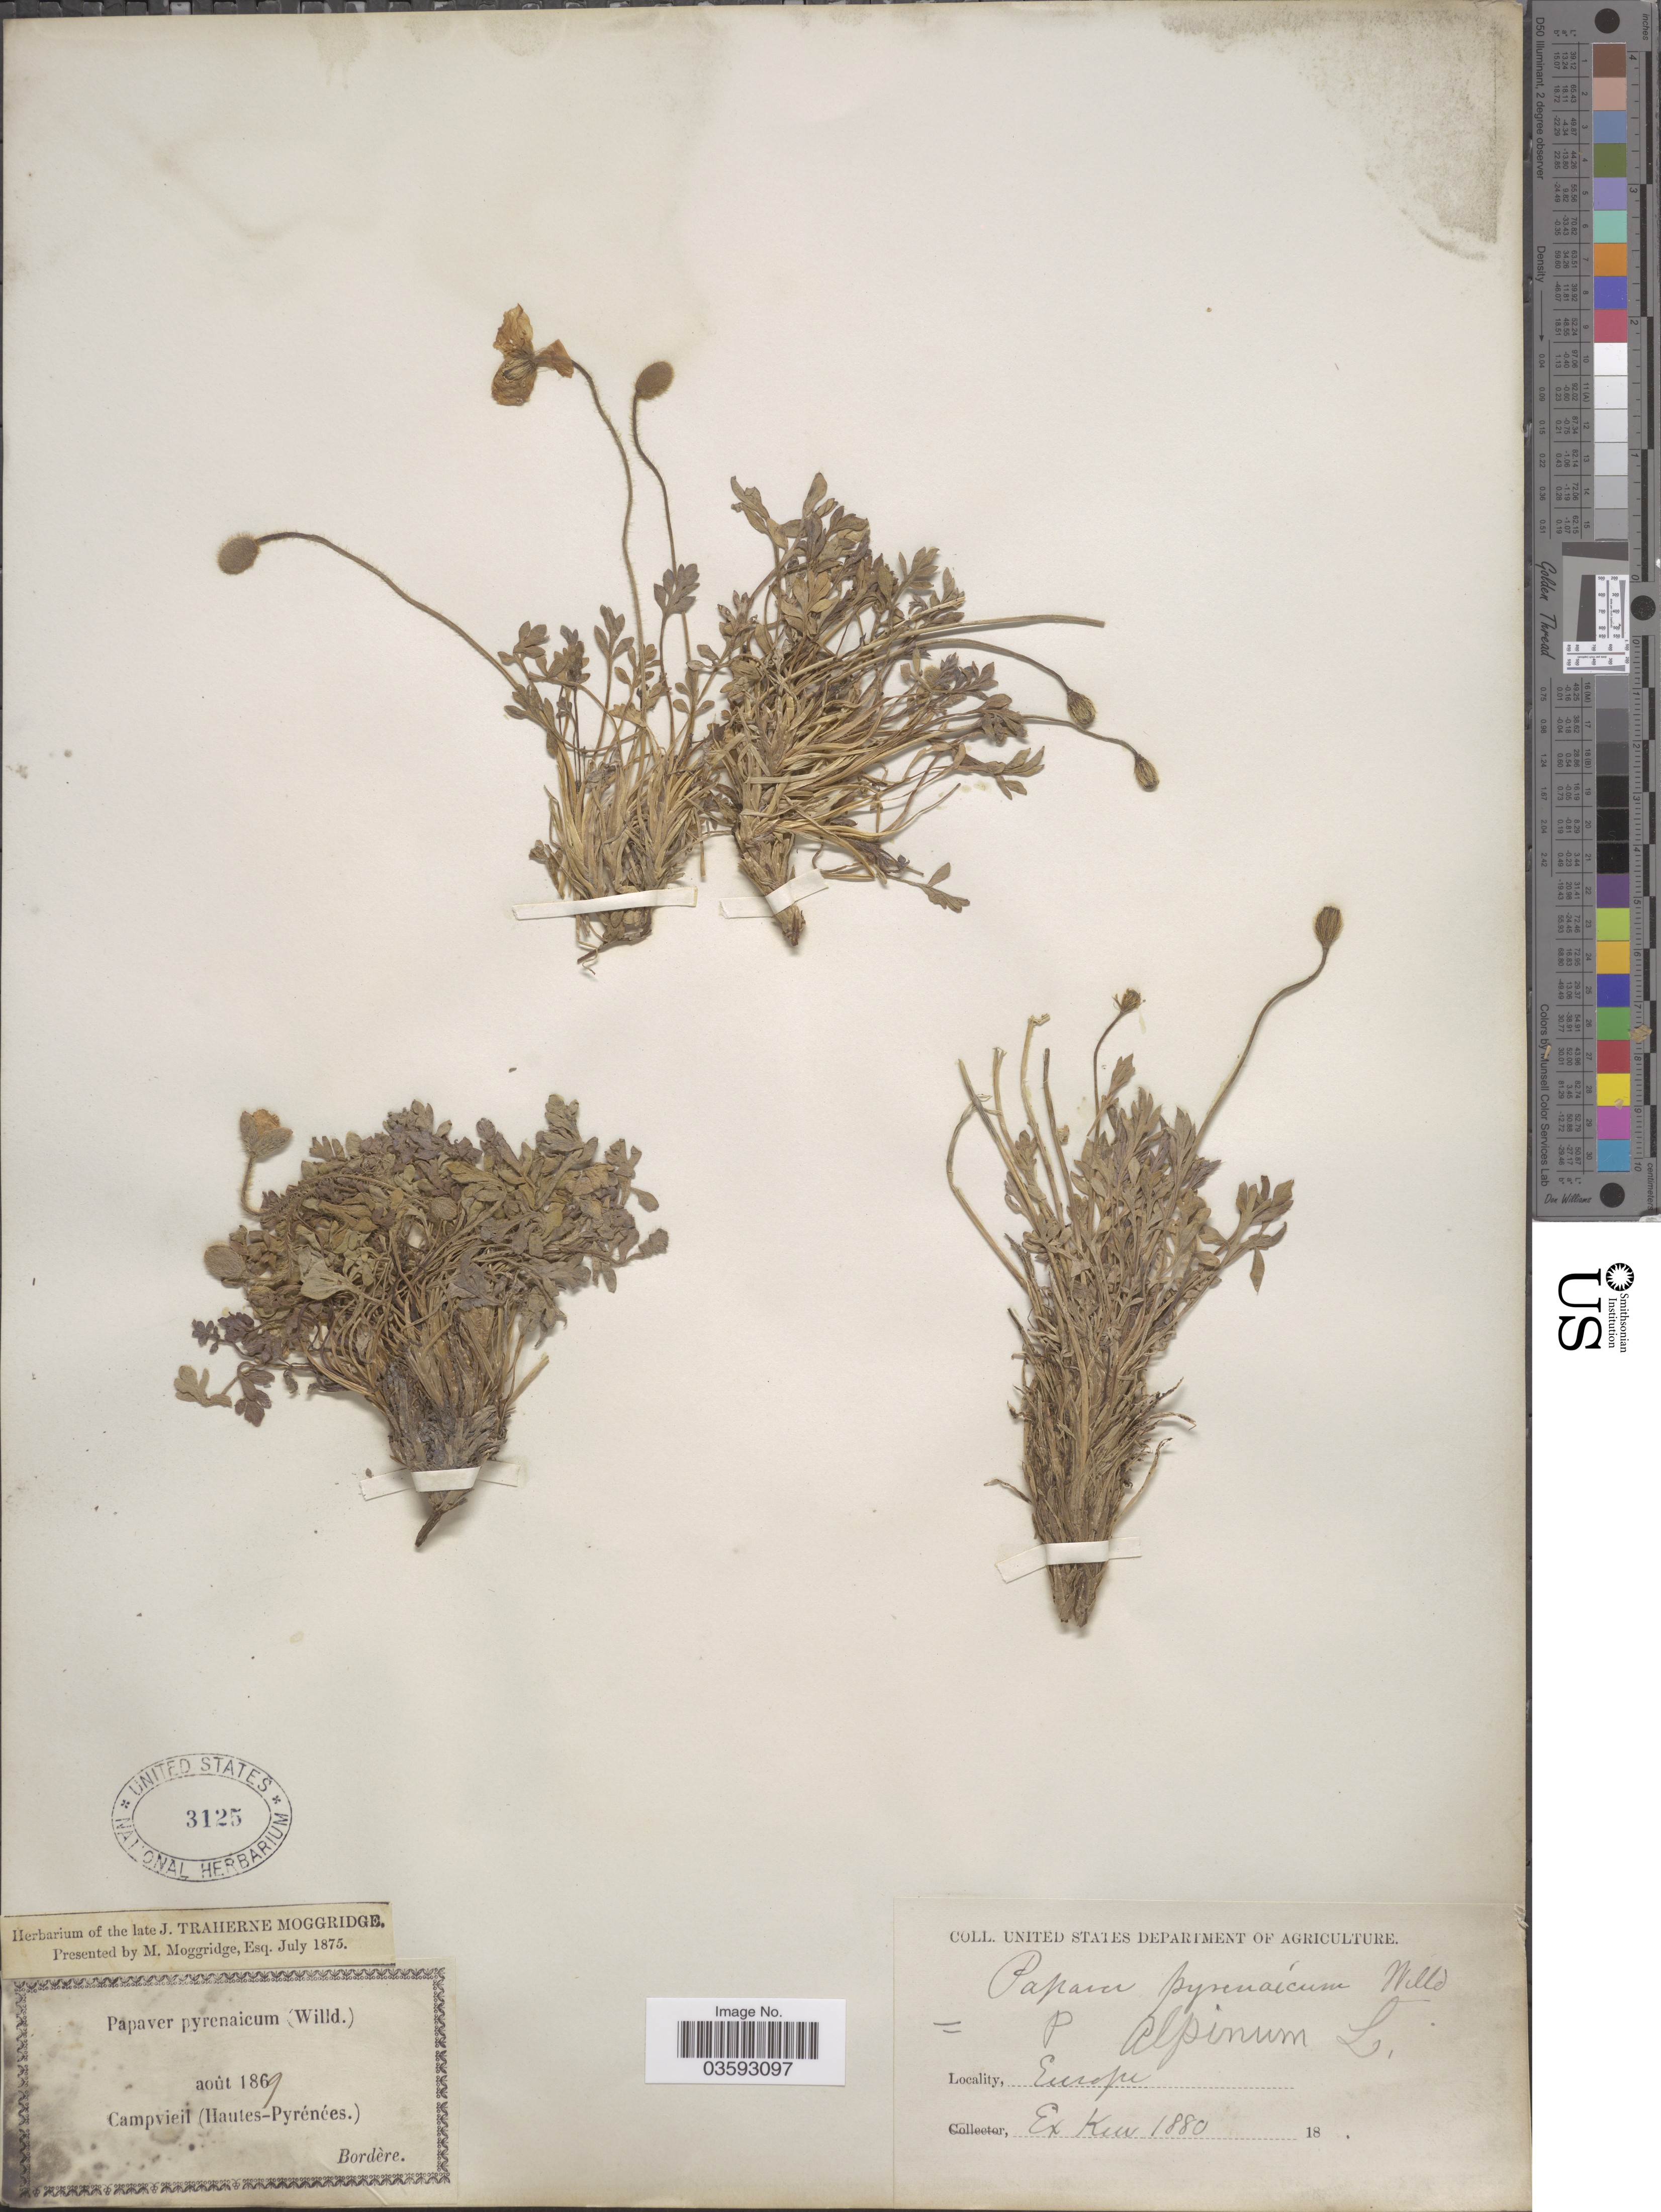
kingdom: Plantae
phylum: Tracheophyta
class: Magnoliopsida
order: Ranunculales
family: Papaveraceae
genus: Papaver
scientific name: Papaver alpinum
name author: L.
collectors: -. Bordère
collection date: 1869-08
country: France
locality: Campvieil (Hautes-Pyrénées.). Europe.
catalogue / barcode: US 3125